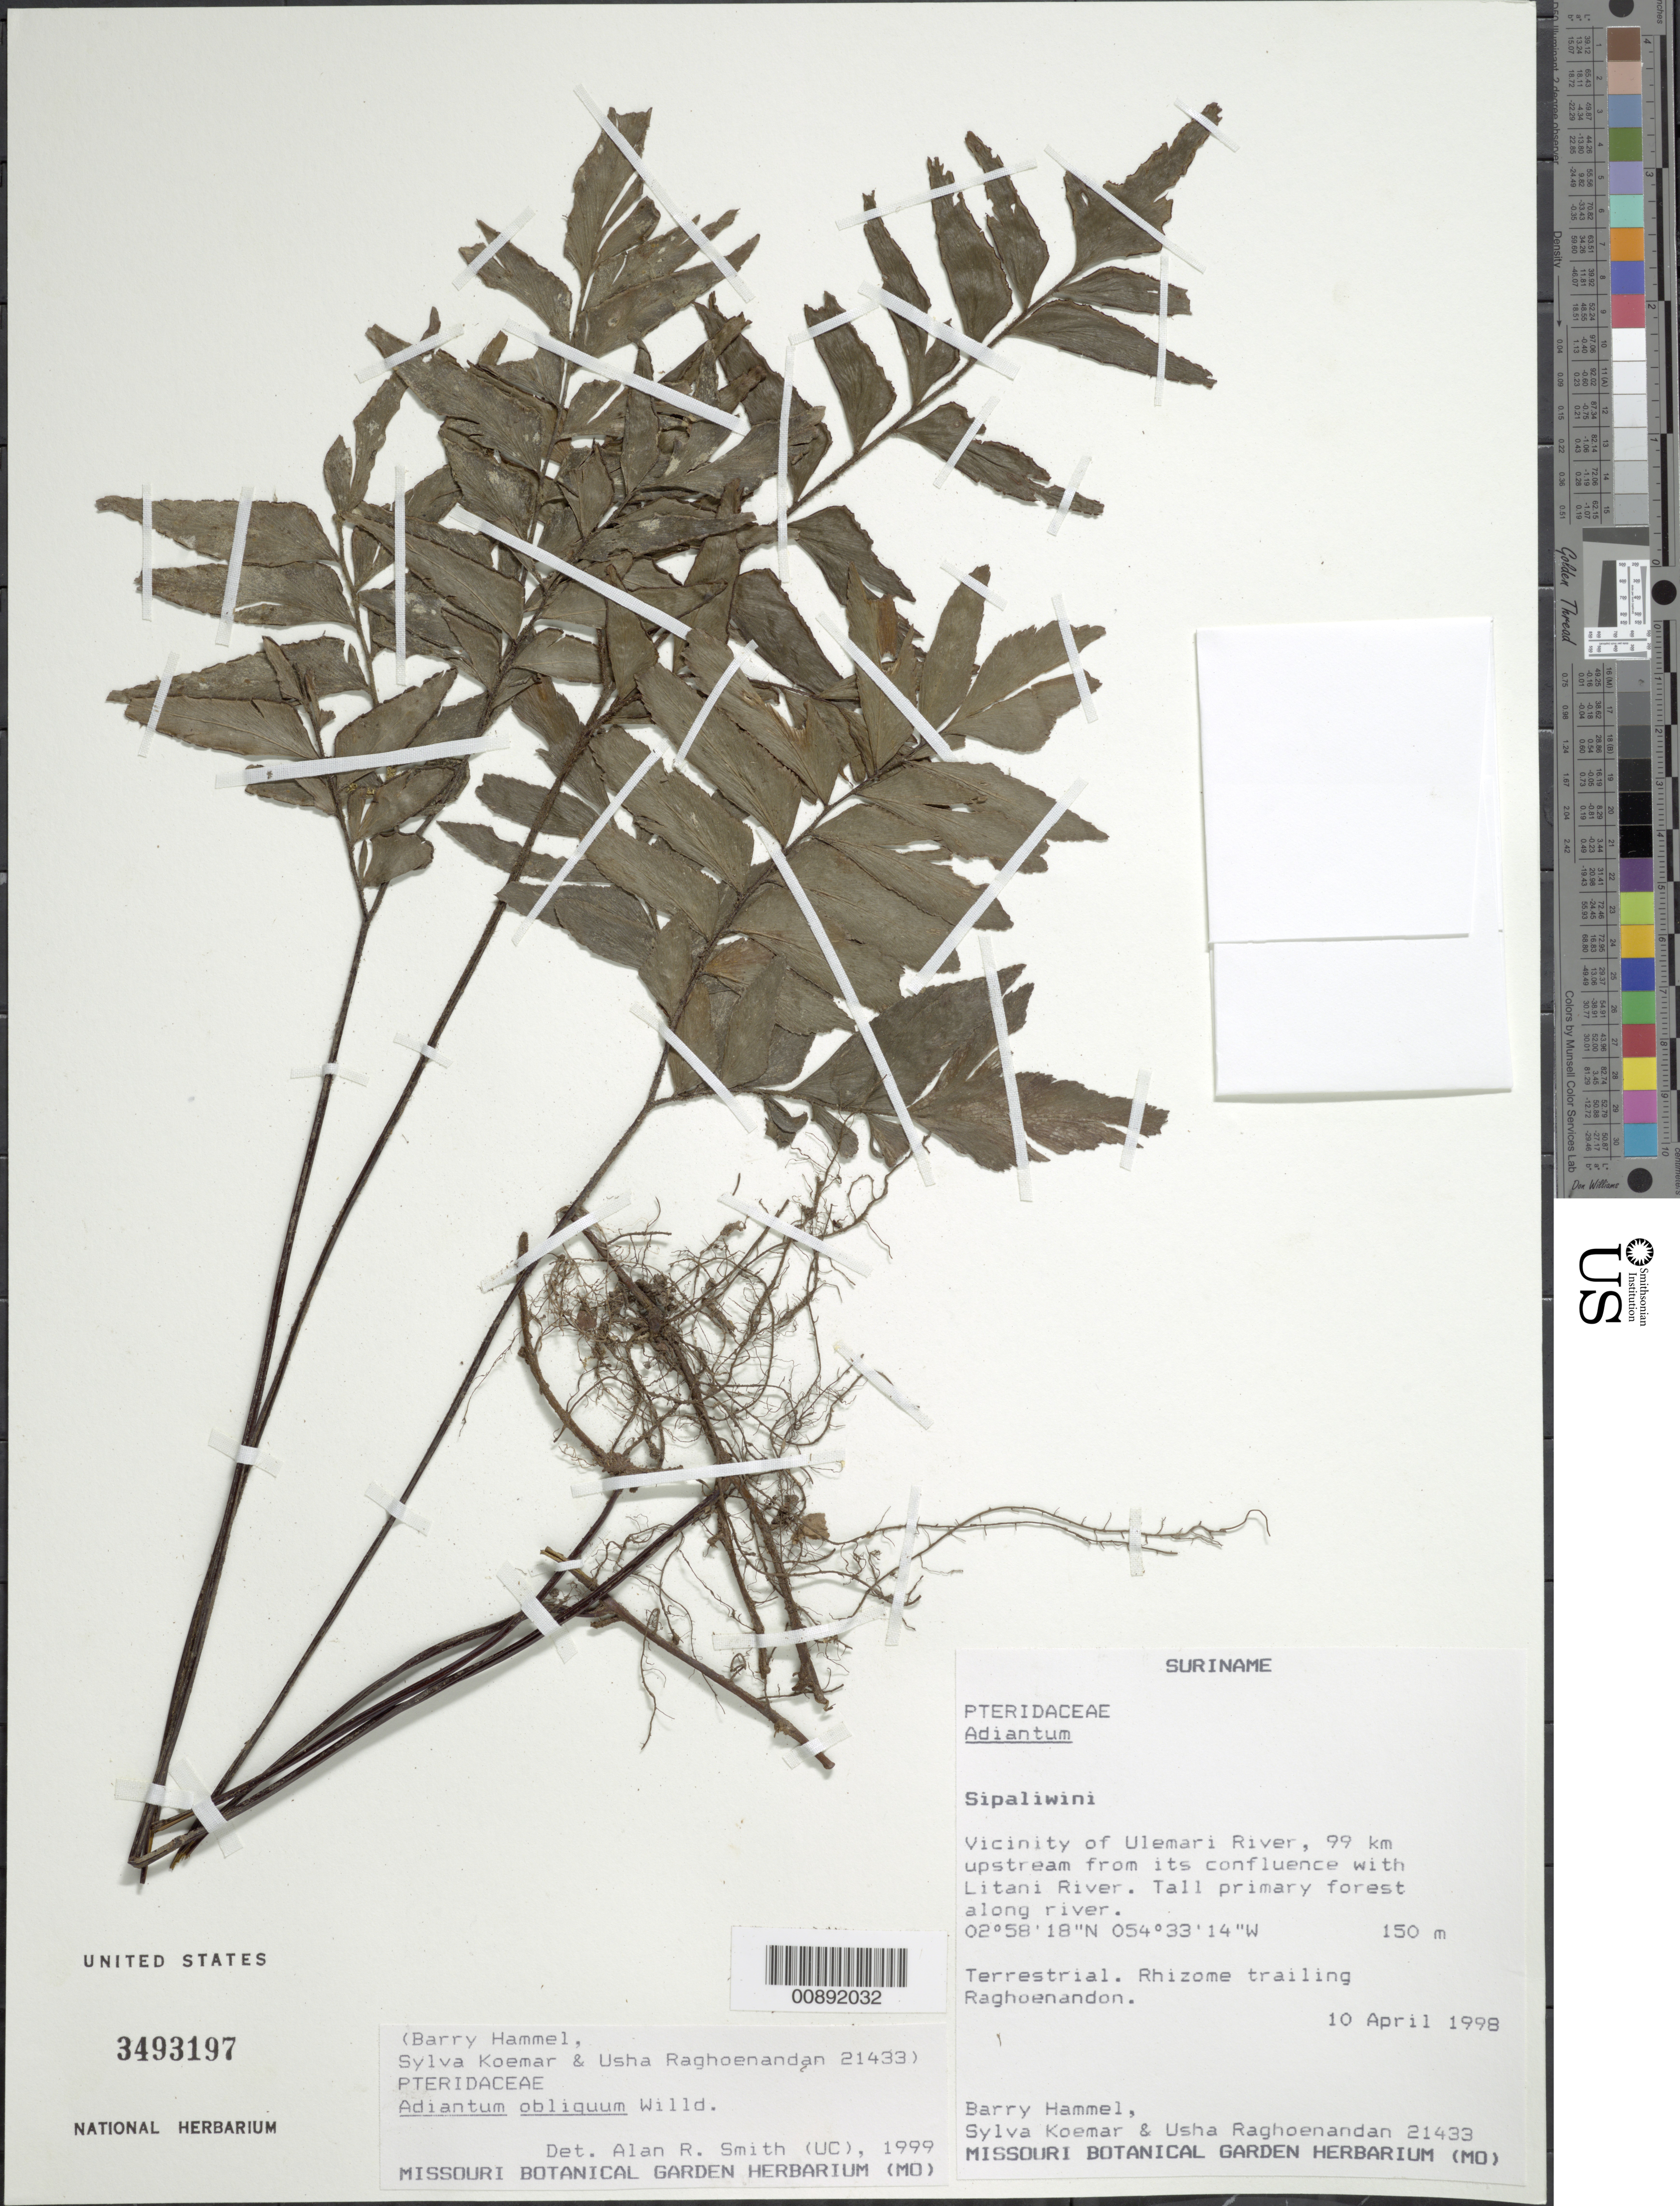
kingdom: Plantae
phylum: Tracheophyta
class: Polypodiopsida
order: Polypodiales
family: Pteridaceae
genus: Adiantum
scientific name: Adiantum obliquum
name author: Willd.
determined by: Smith, Alan R., (UC)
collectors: B. Hammel, S. Koemar & U. Raghoenandan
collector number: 21433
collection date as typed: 10-Apr-98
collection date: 1998-04-10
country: Suriname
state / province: Sipaliwini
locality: Ulemari R., 99 km upstream from confl. with Litani R.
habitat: Tall primary forest along river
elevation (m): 150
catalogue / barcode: US 3493197